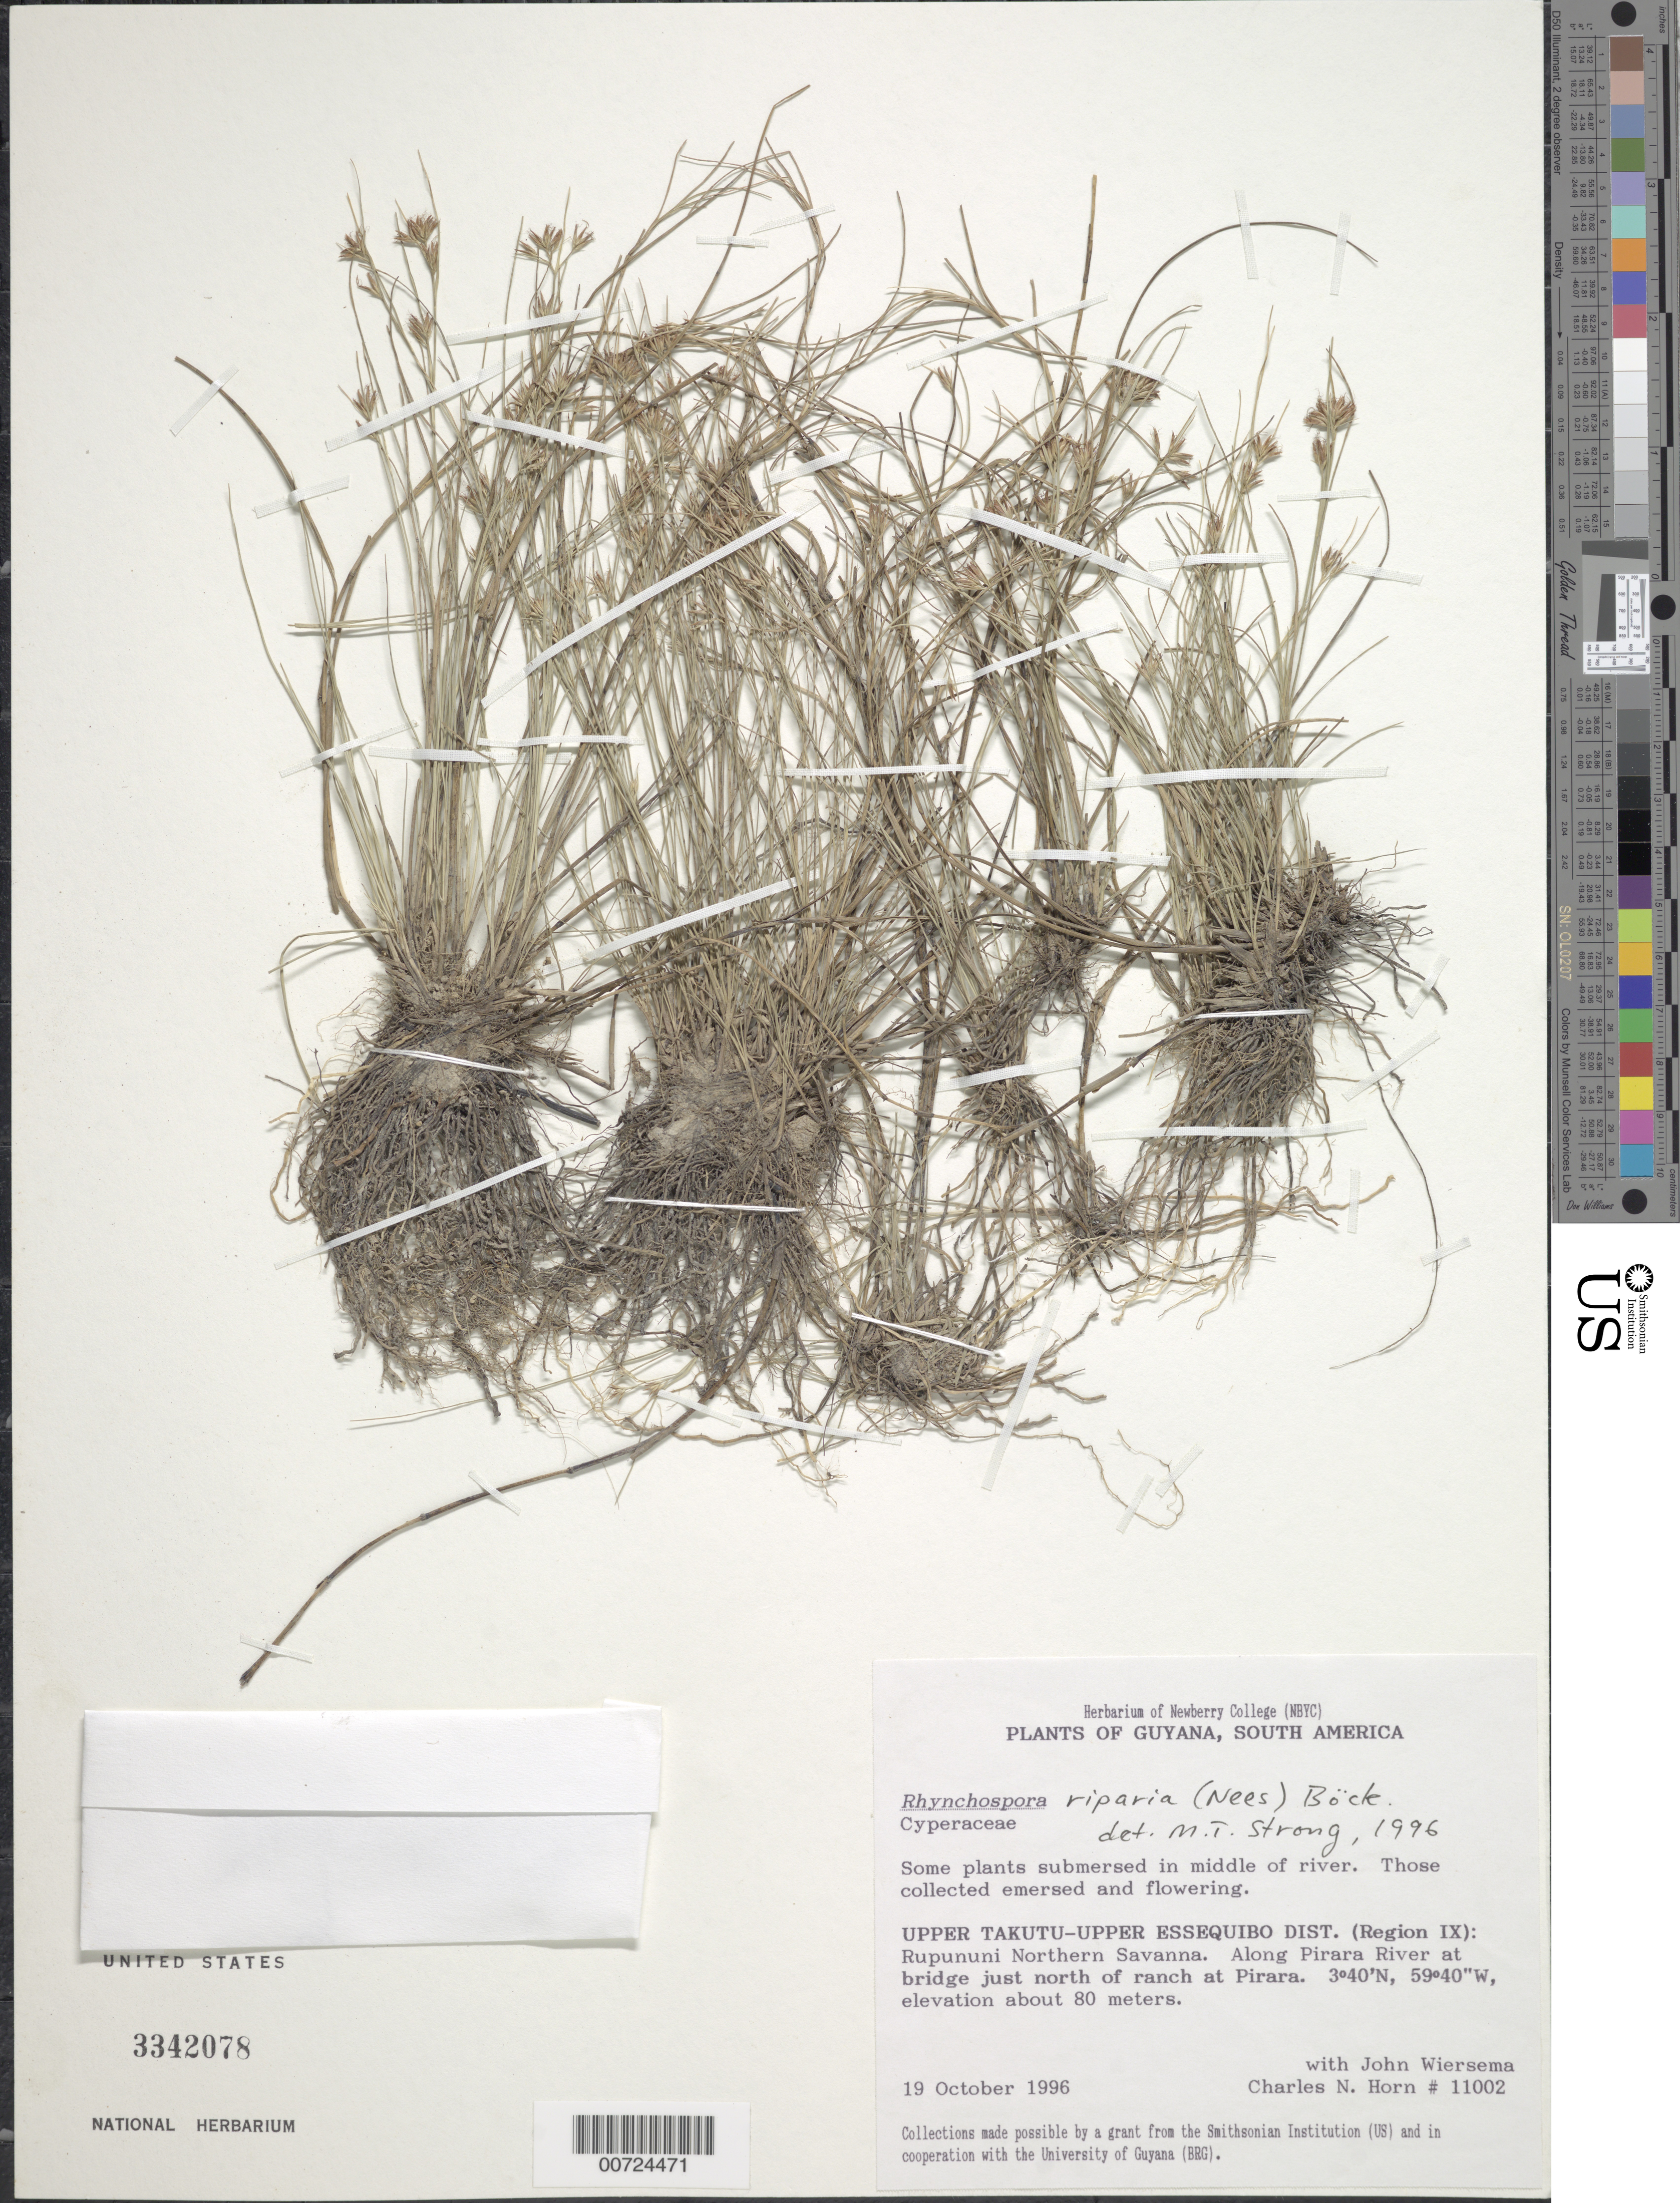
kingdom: Plantae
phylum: Tracheophyta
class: Liliopsida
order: Poales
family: Cyperaceae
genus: Rhynchospora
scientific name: Rhynchospora riparia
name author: (Nees) Boeckeler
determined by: Strong, M. T., (US), Smithsonian Institution - National Museum of Natural History (UNITED STATES)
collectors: C. N. Horn & J. H. Wiersema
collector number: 11002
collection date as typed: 19-Oct-96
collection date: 1996-10-19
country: Guyana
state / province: U. Takutu-U. Essequibo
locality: Rupununi Northern Savanna, road from Lethem to Pirara, just N of Lethem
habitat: River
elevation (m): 80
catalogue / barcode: US 3342078